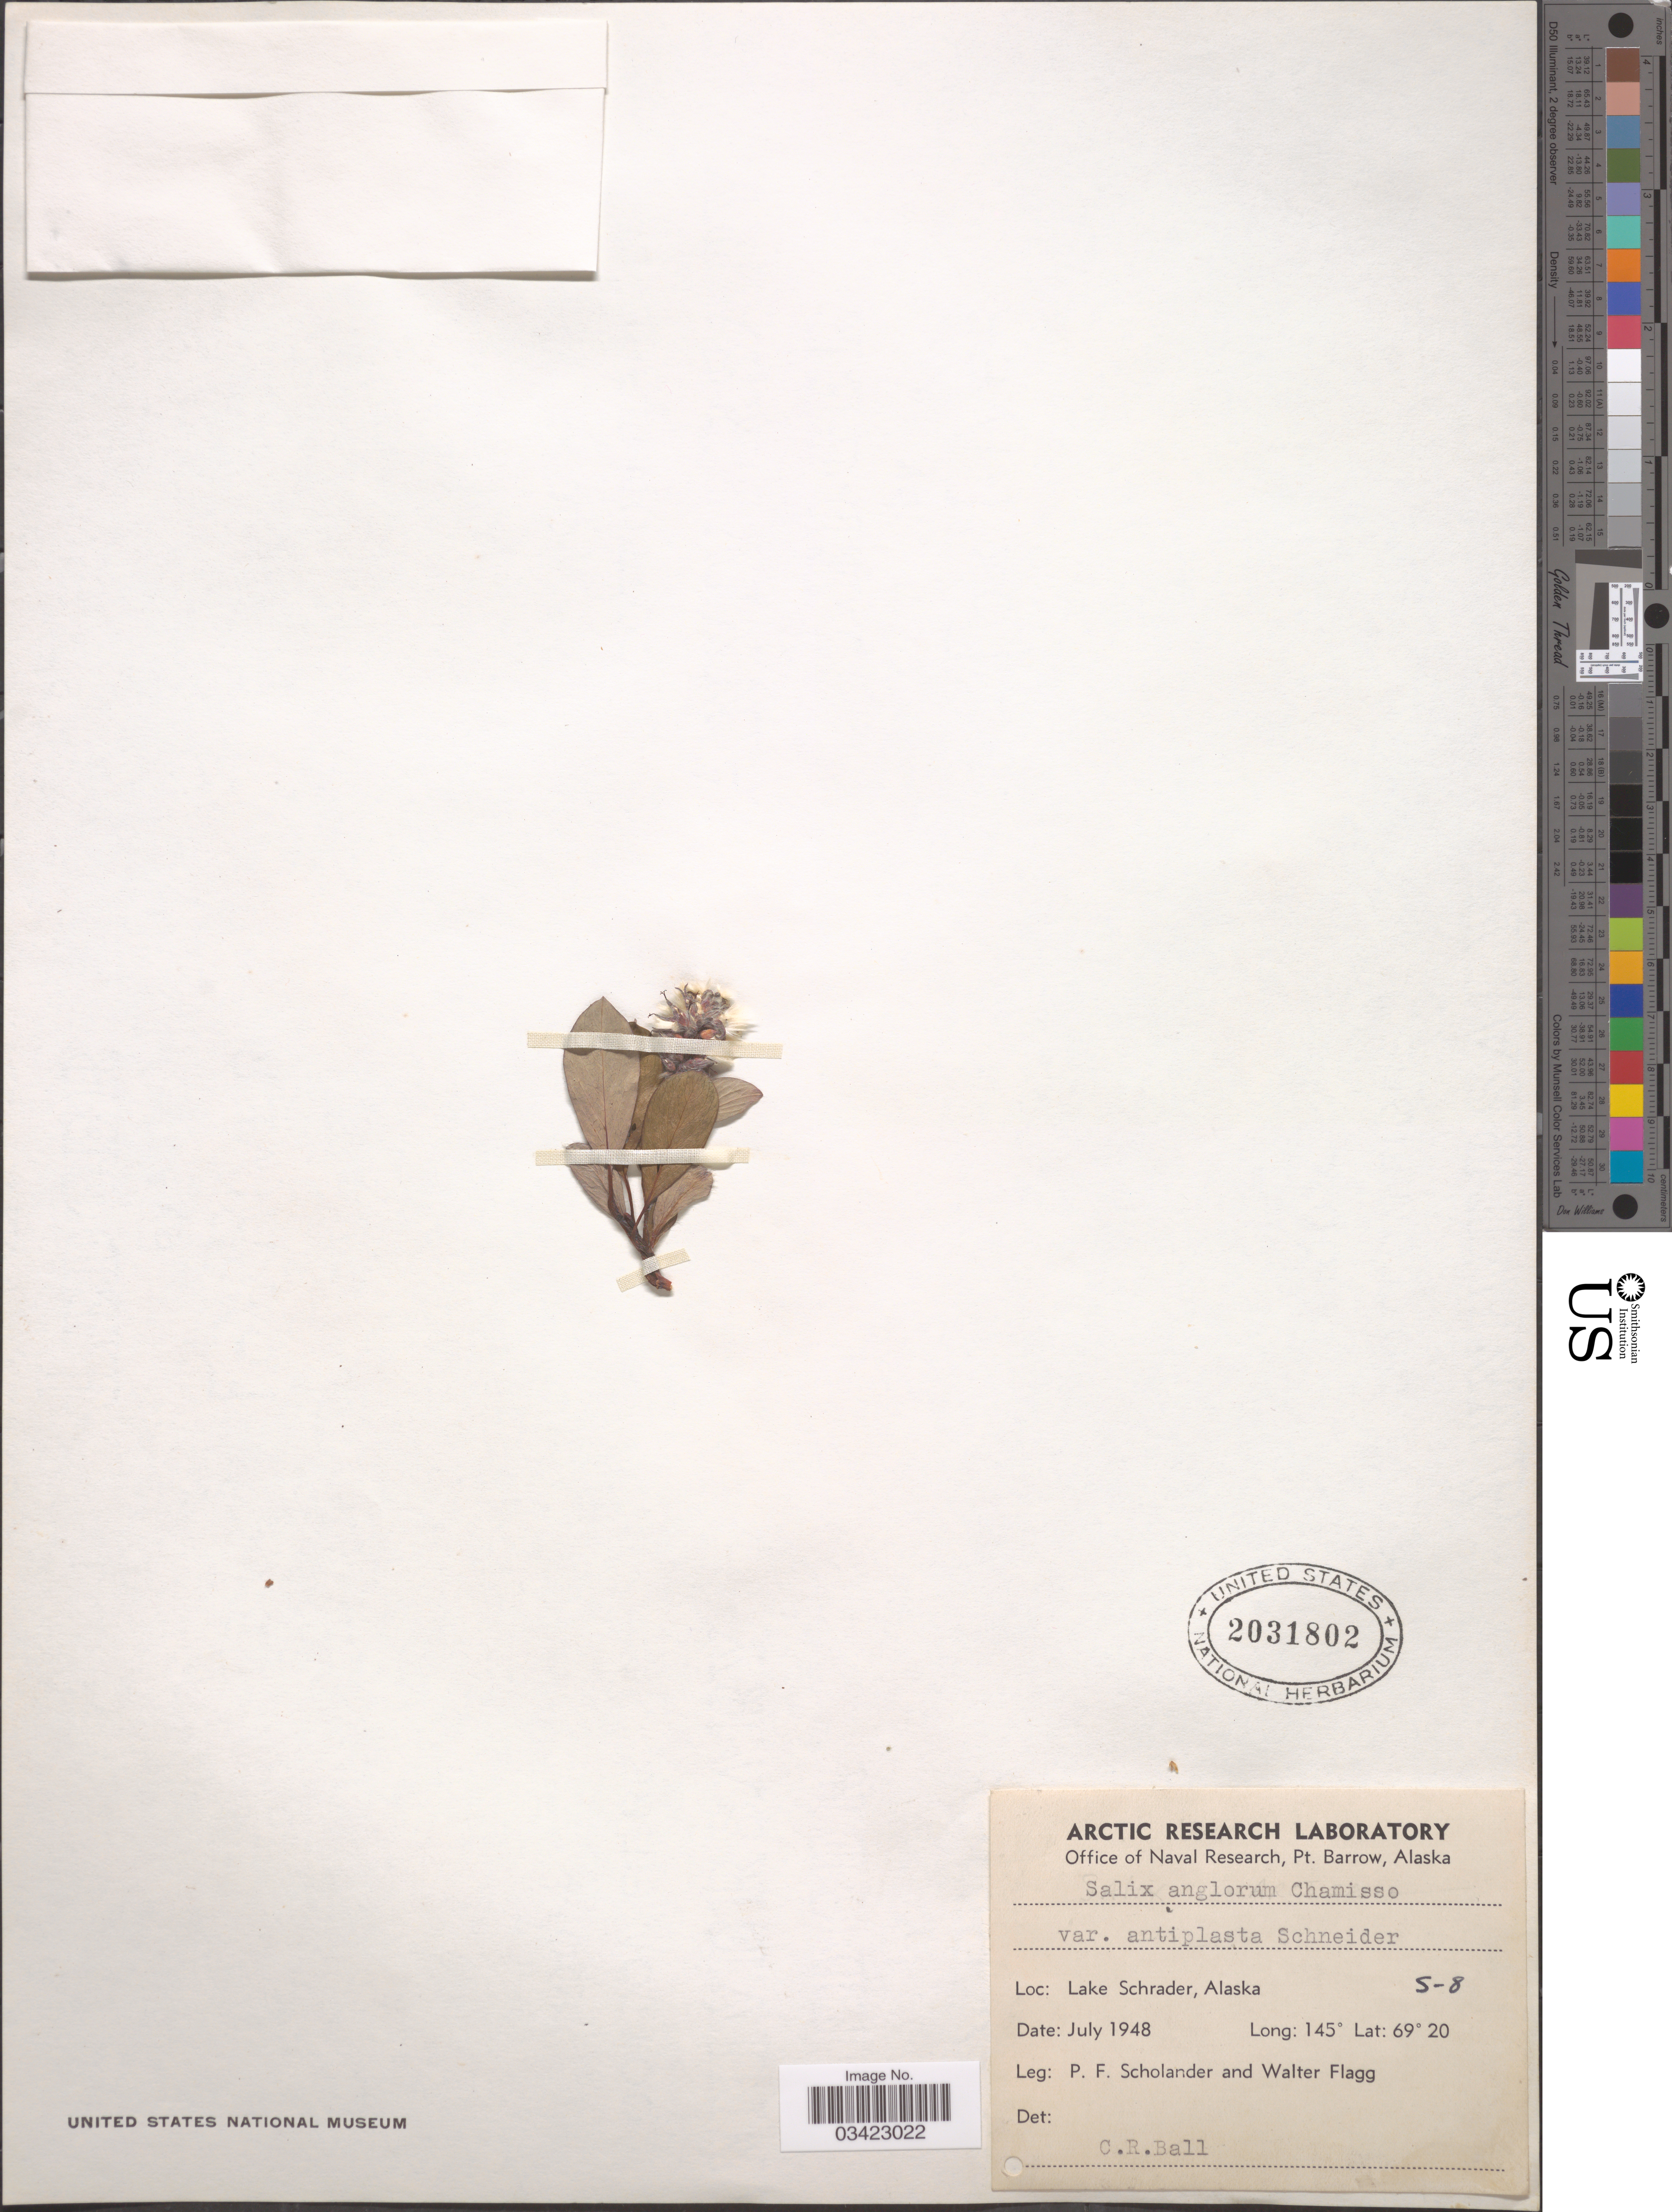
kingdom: Plantae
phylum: Tracheophyta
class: Magnoliopsida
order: Malpighiales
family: Salicaceae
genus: Salix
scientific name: Salix anglorum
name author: Cham.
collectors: P. Scholander & W. Flagg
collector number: S-8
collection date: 1948-07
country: United States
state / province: Alaska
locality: Lake Schrader.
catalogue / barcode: US 2031802